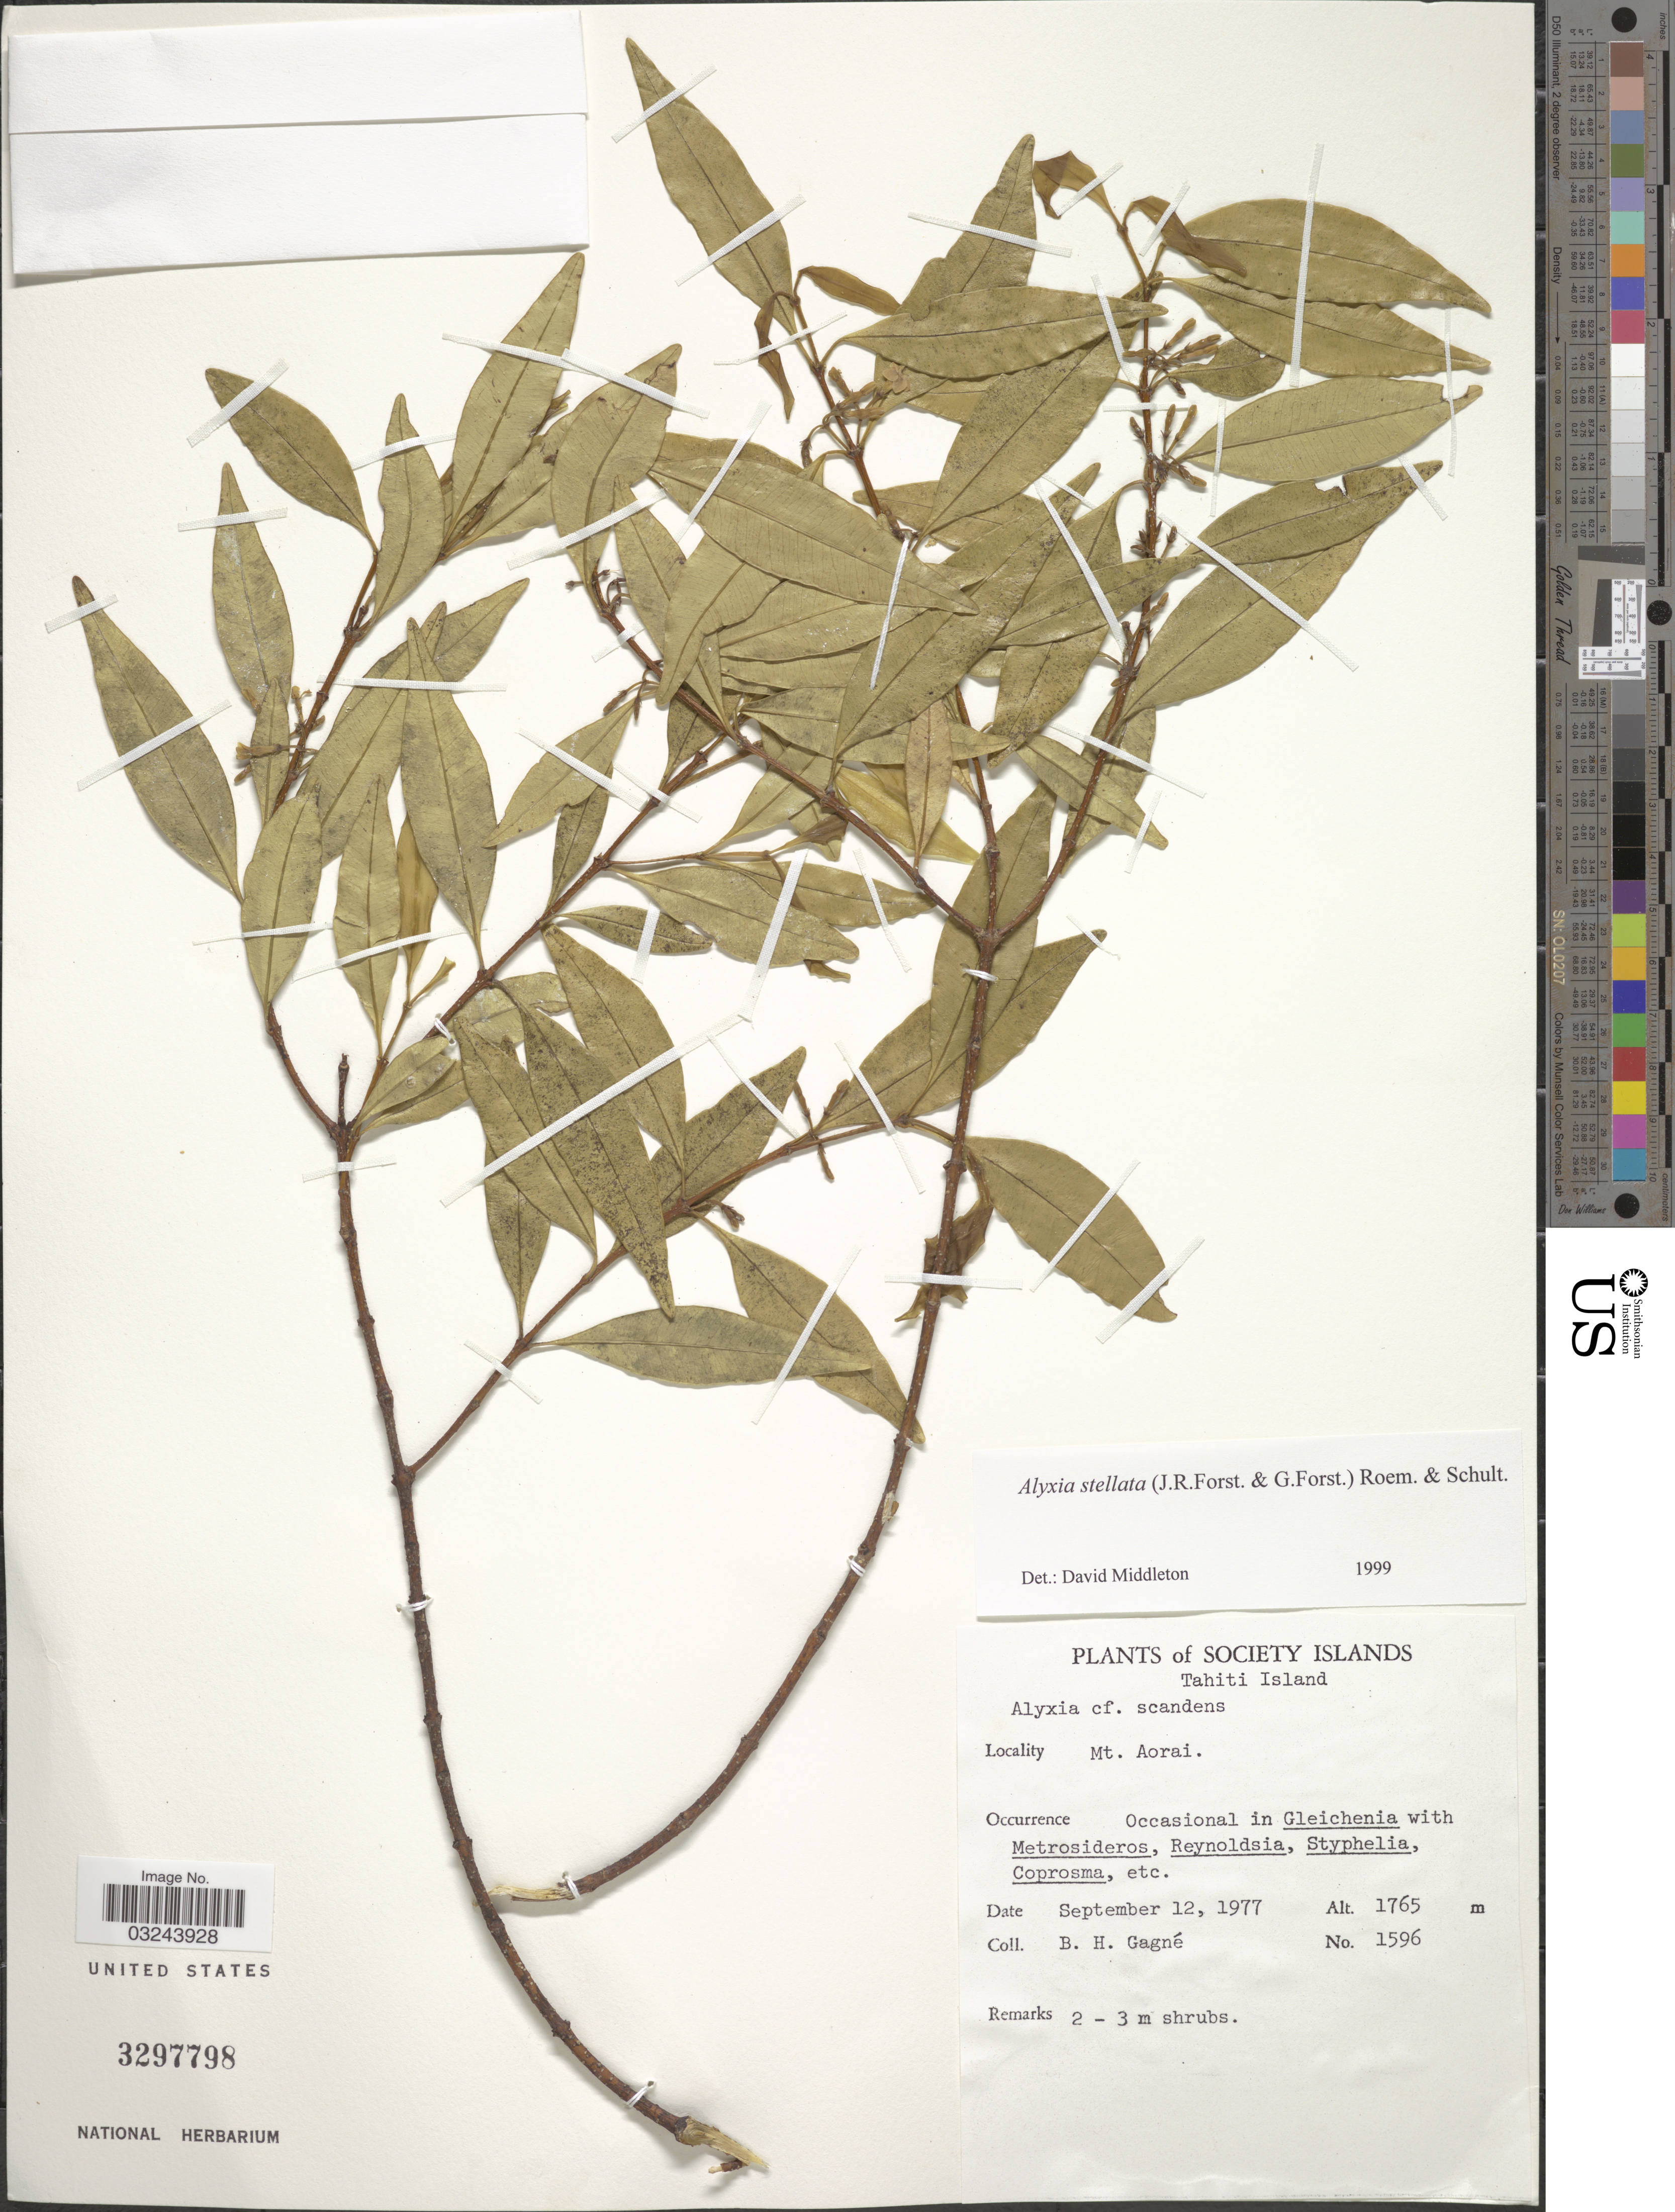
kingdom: Plantae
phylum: Tracheophyta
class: Magnoliopsida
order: Gentianales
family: Apocynaceae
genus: Alyxia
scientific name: Alyxia stellata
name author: (J.R. Forst. & G. Forst.) Roem. & Schult.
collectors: B. H. Gagné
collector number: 1596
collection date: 1977-09-12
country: French Polynesia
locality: Society Islands. Tahiti Island. Mt. Aorai.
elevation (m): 1765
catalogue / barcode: US 3297798